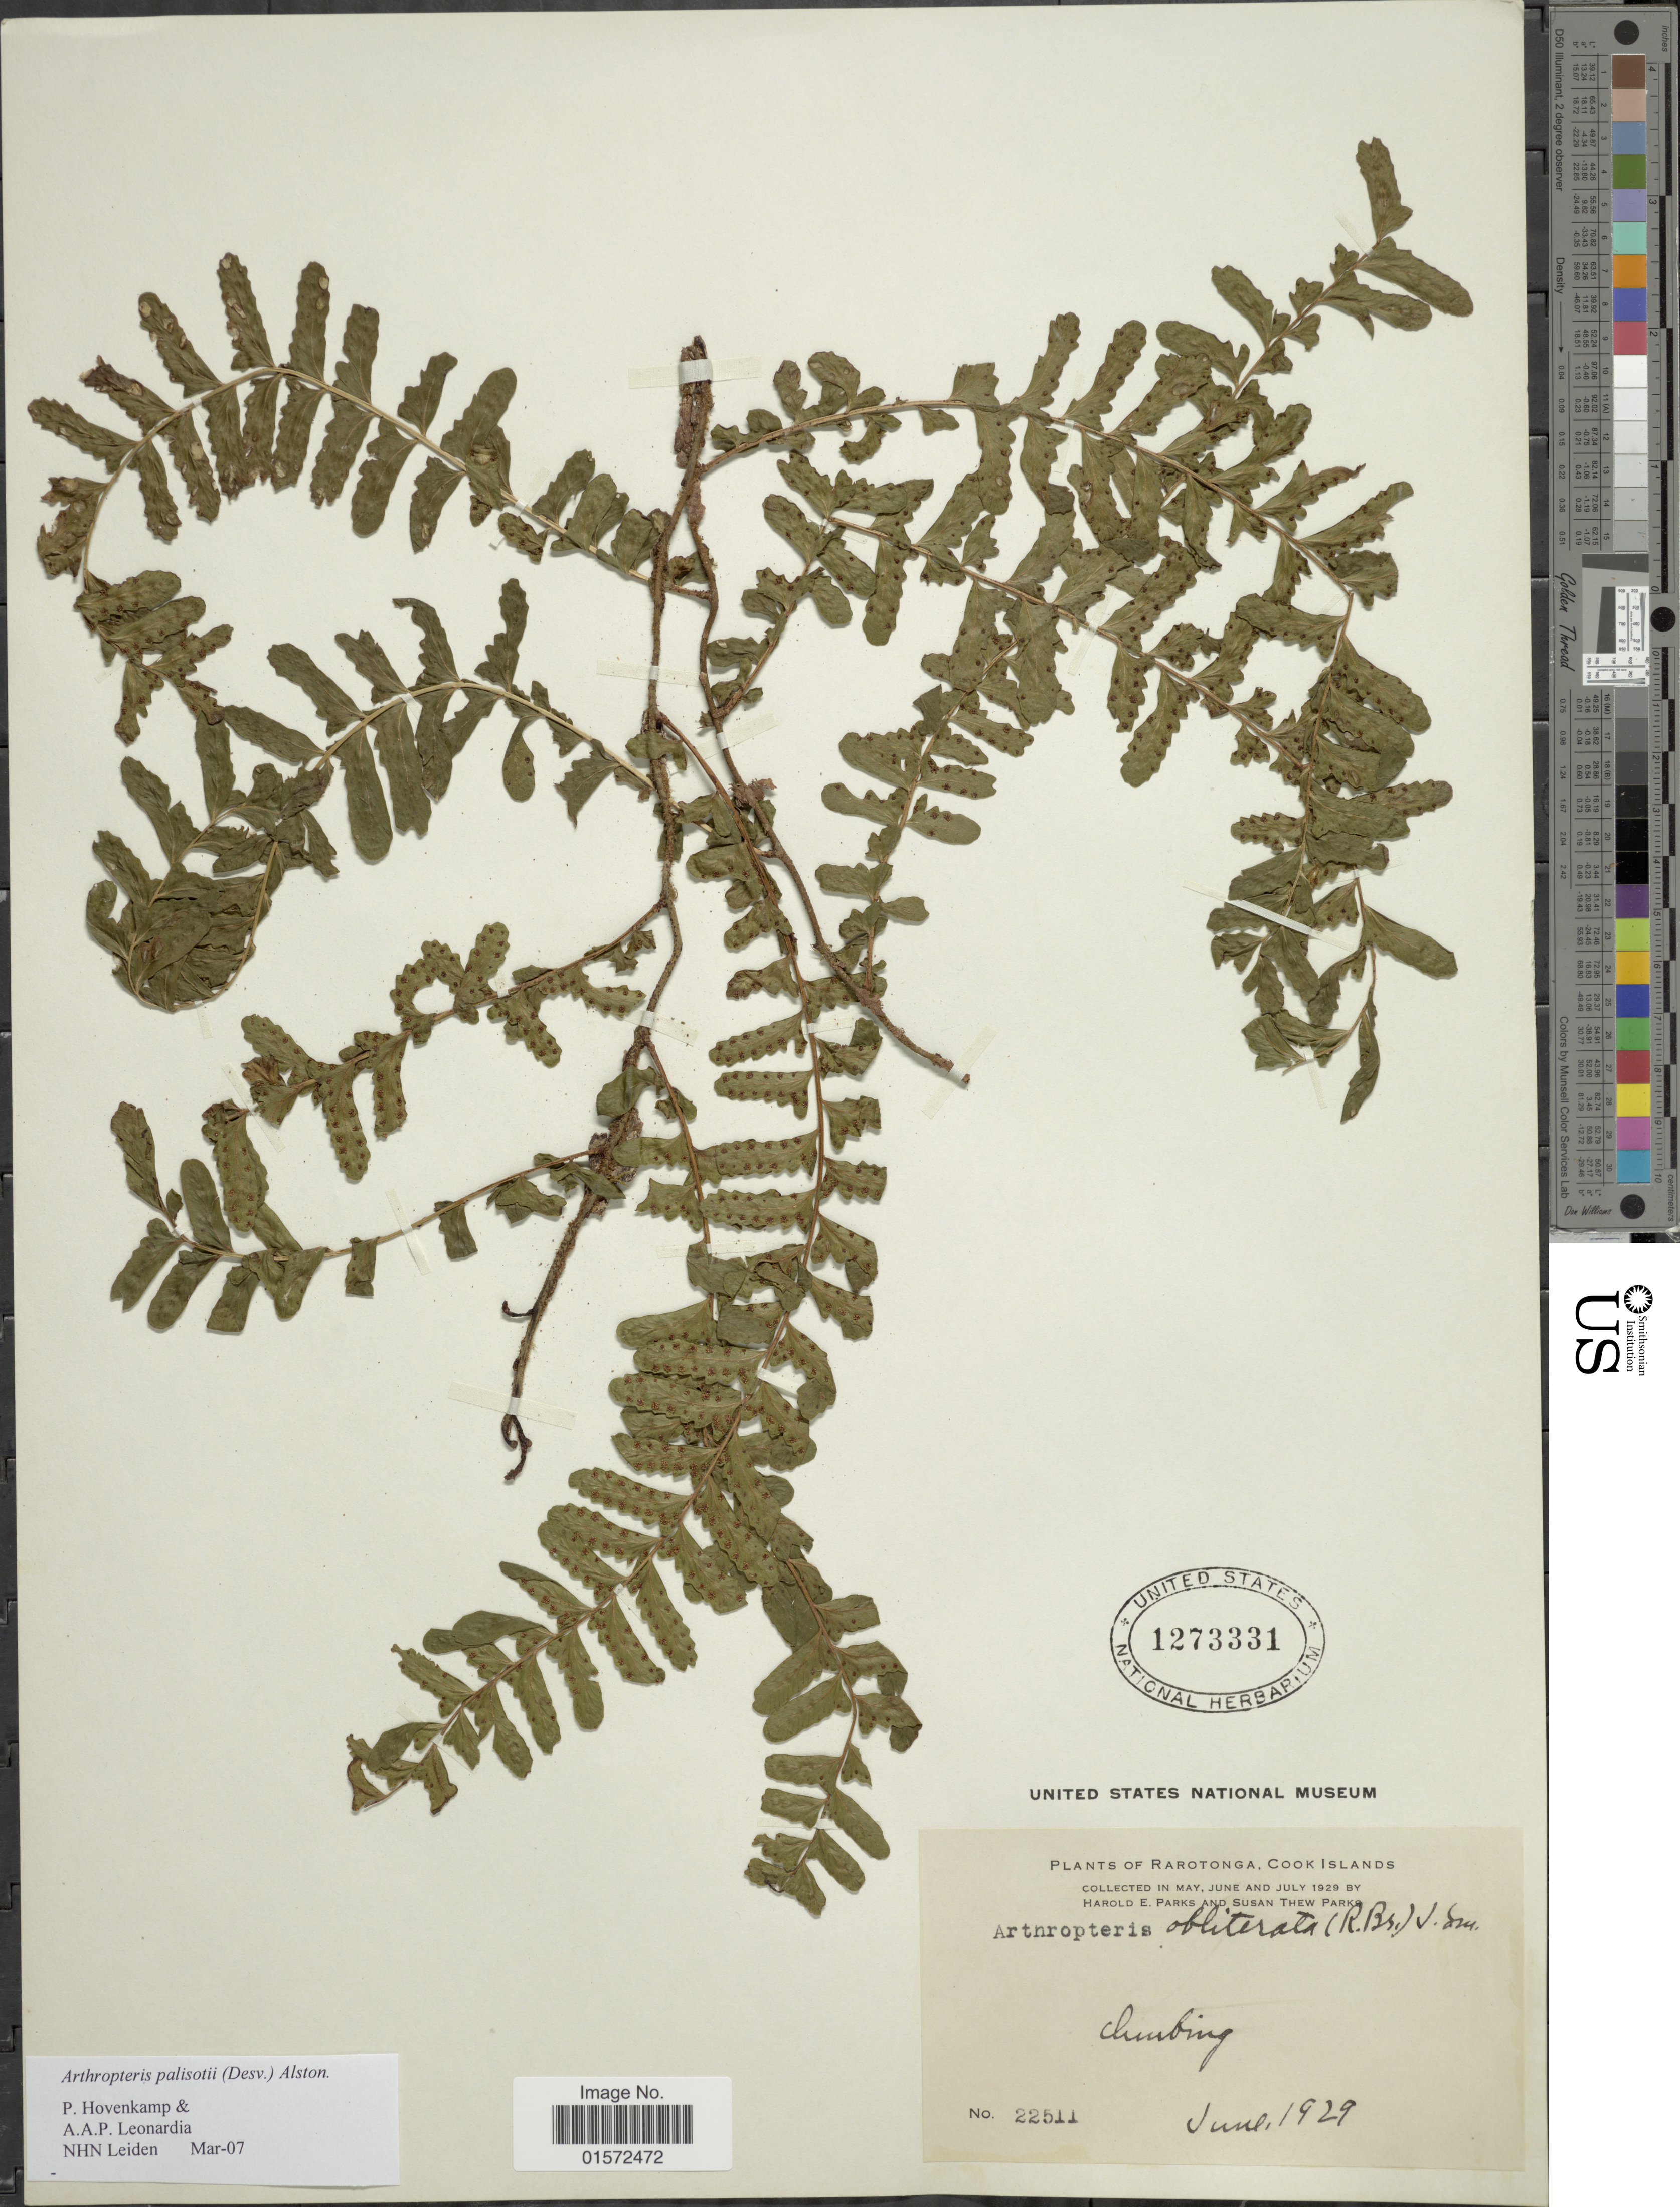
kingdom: Plantae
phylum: Tracheophyta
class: Polypodiopsida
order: Polypodiales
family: Tectariaceae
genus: Arthropteris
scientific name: Arthropteris palisotii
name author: (Desv.) Alston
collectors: H. E. Parks & S. Parks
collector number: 22511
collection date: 1929-06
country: Cook Islands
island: Rarotonga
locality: Rarotonga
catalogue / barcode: US 1273331